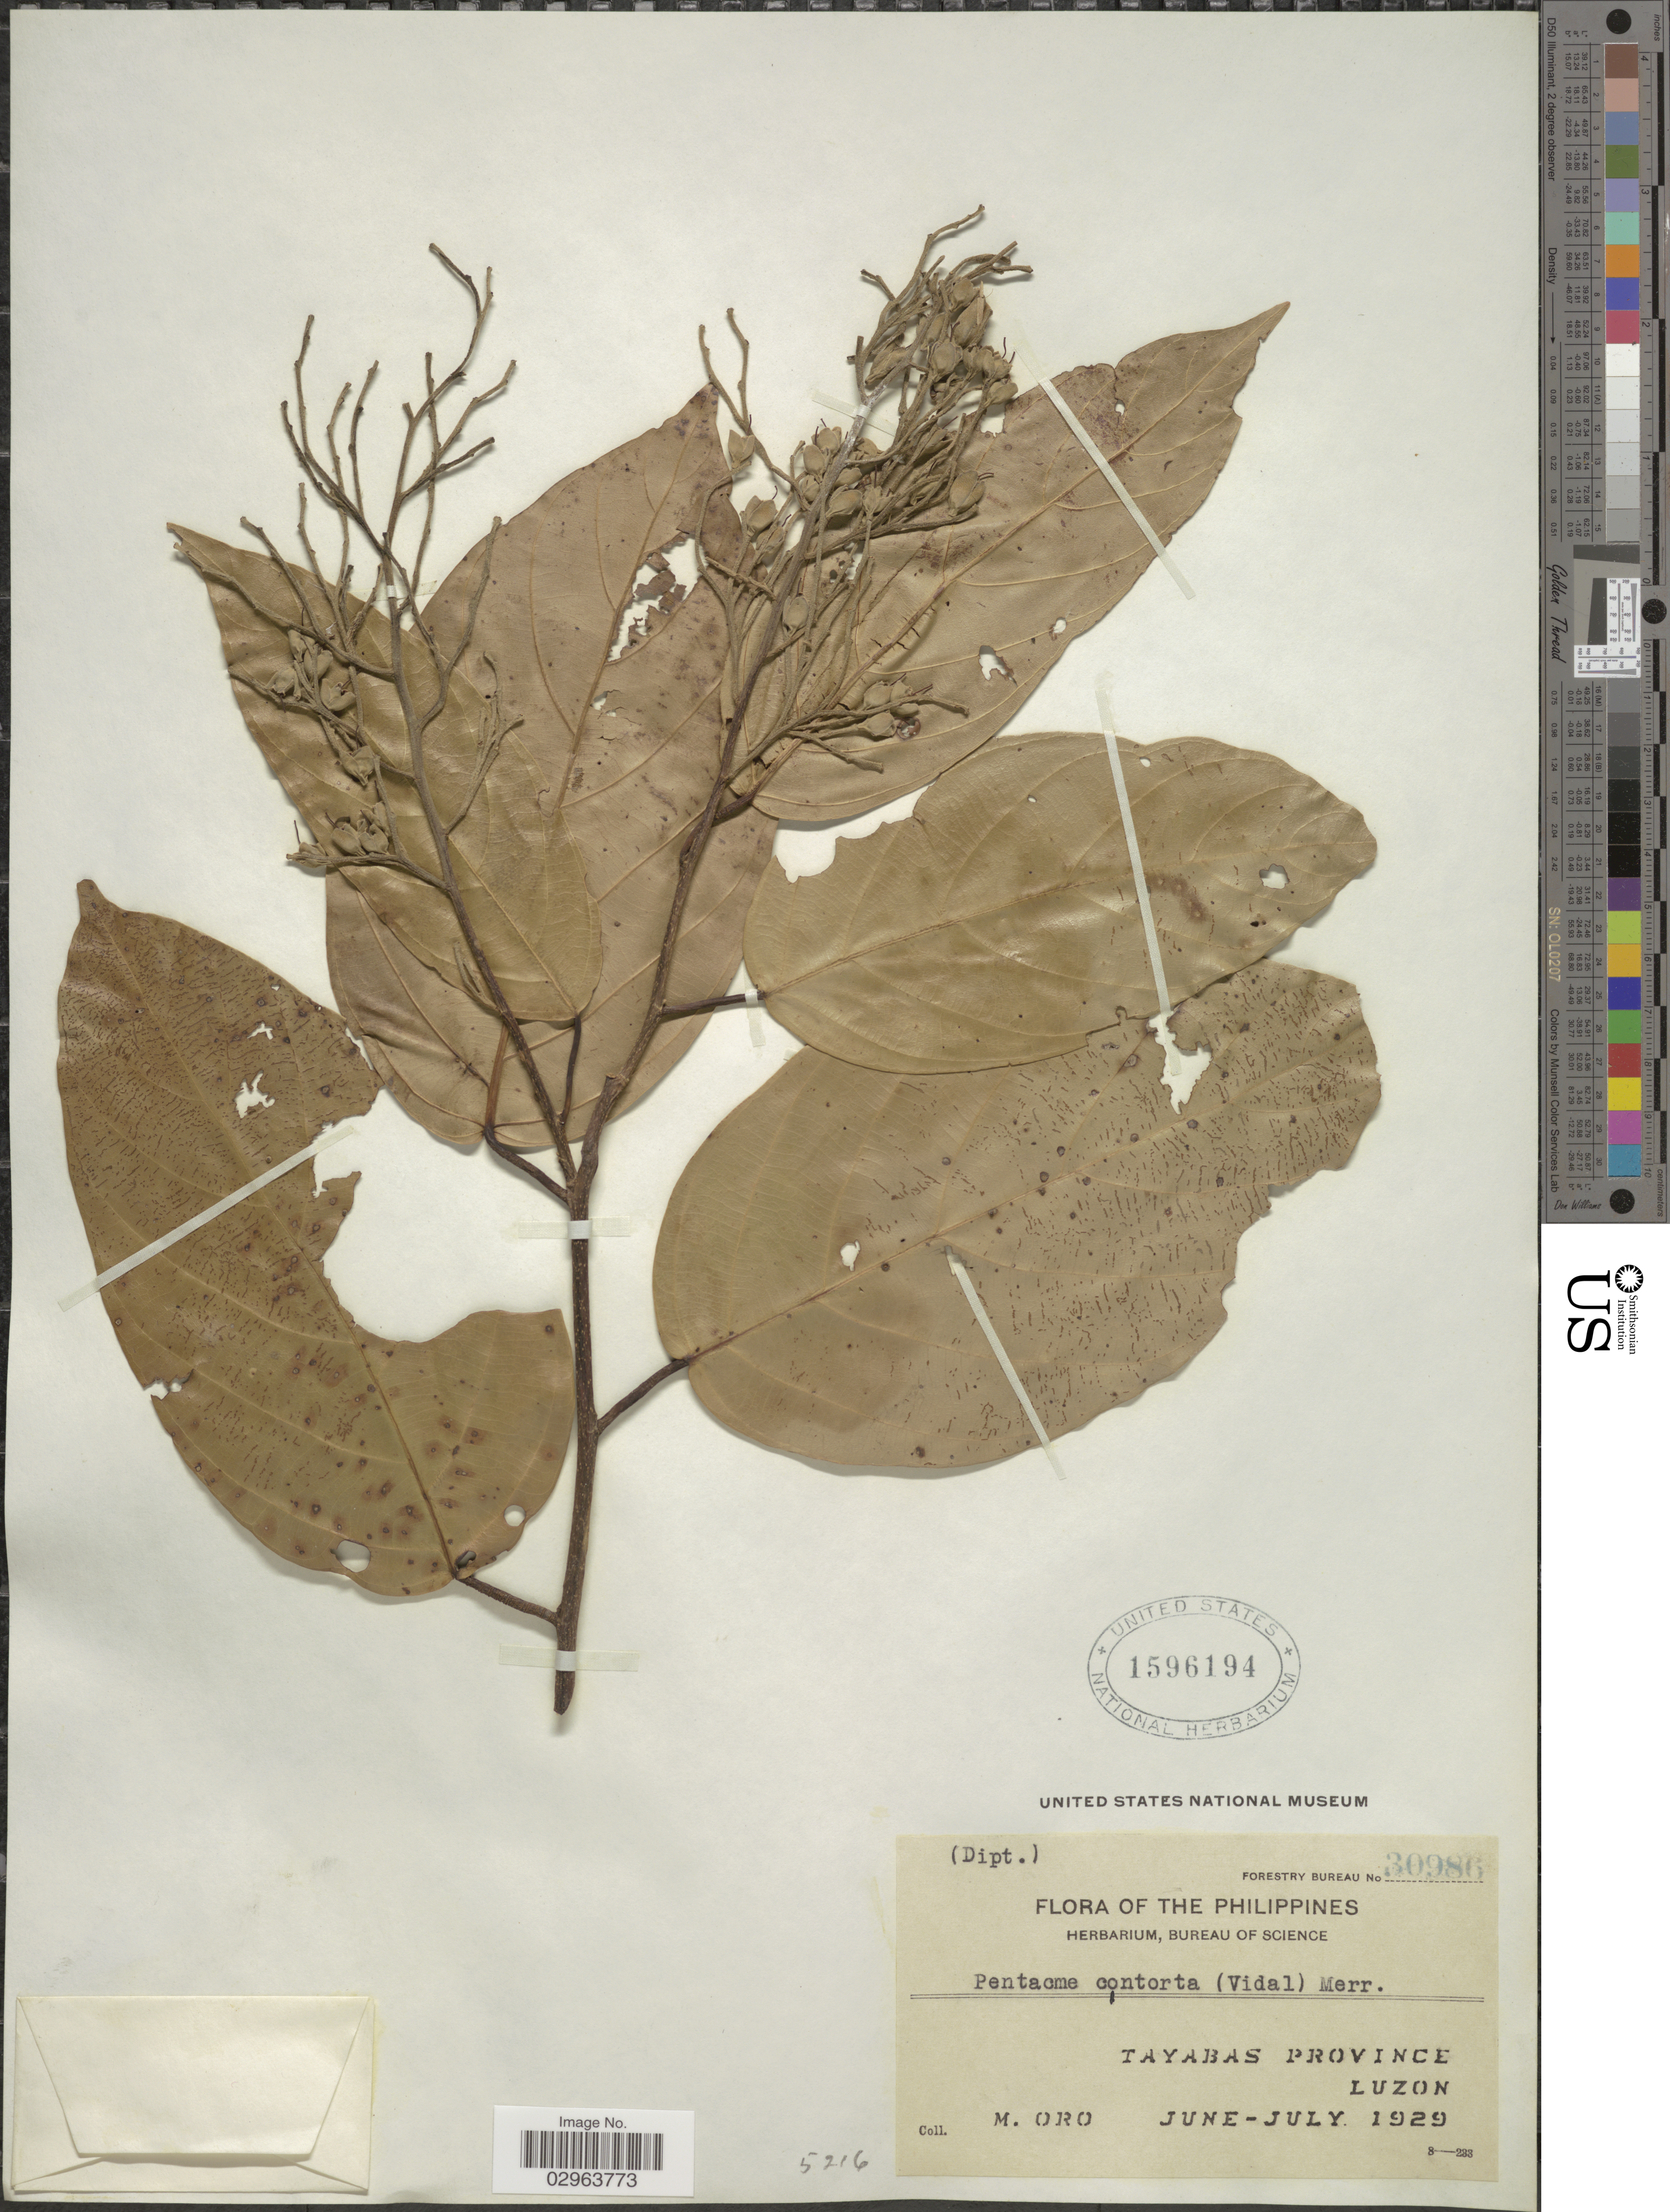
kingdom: Plantae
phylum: Tracheophyta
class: Magnoliopsida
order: Malvales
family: Dipterocarpaceae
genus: Pentacme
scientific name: Pentacme contorta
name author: (S. Vidal) Merr. & Rolfe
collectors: M. Oro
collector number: Forestry Bureau 30986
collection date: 1929-06/1929-07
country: Philippines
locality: Tayabas Province, Luzon.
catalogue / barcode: US 1596194